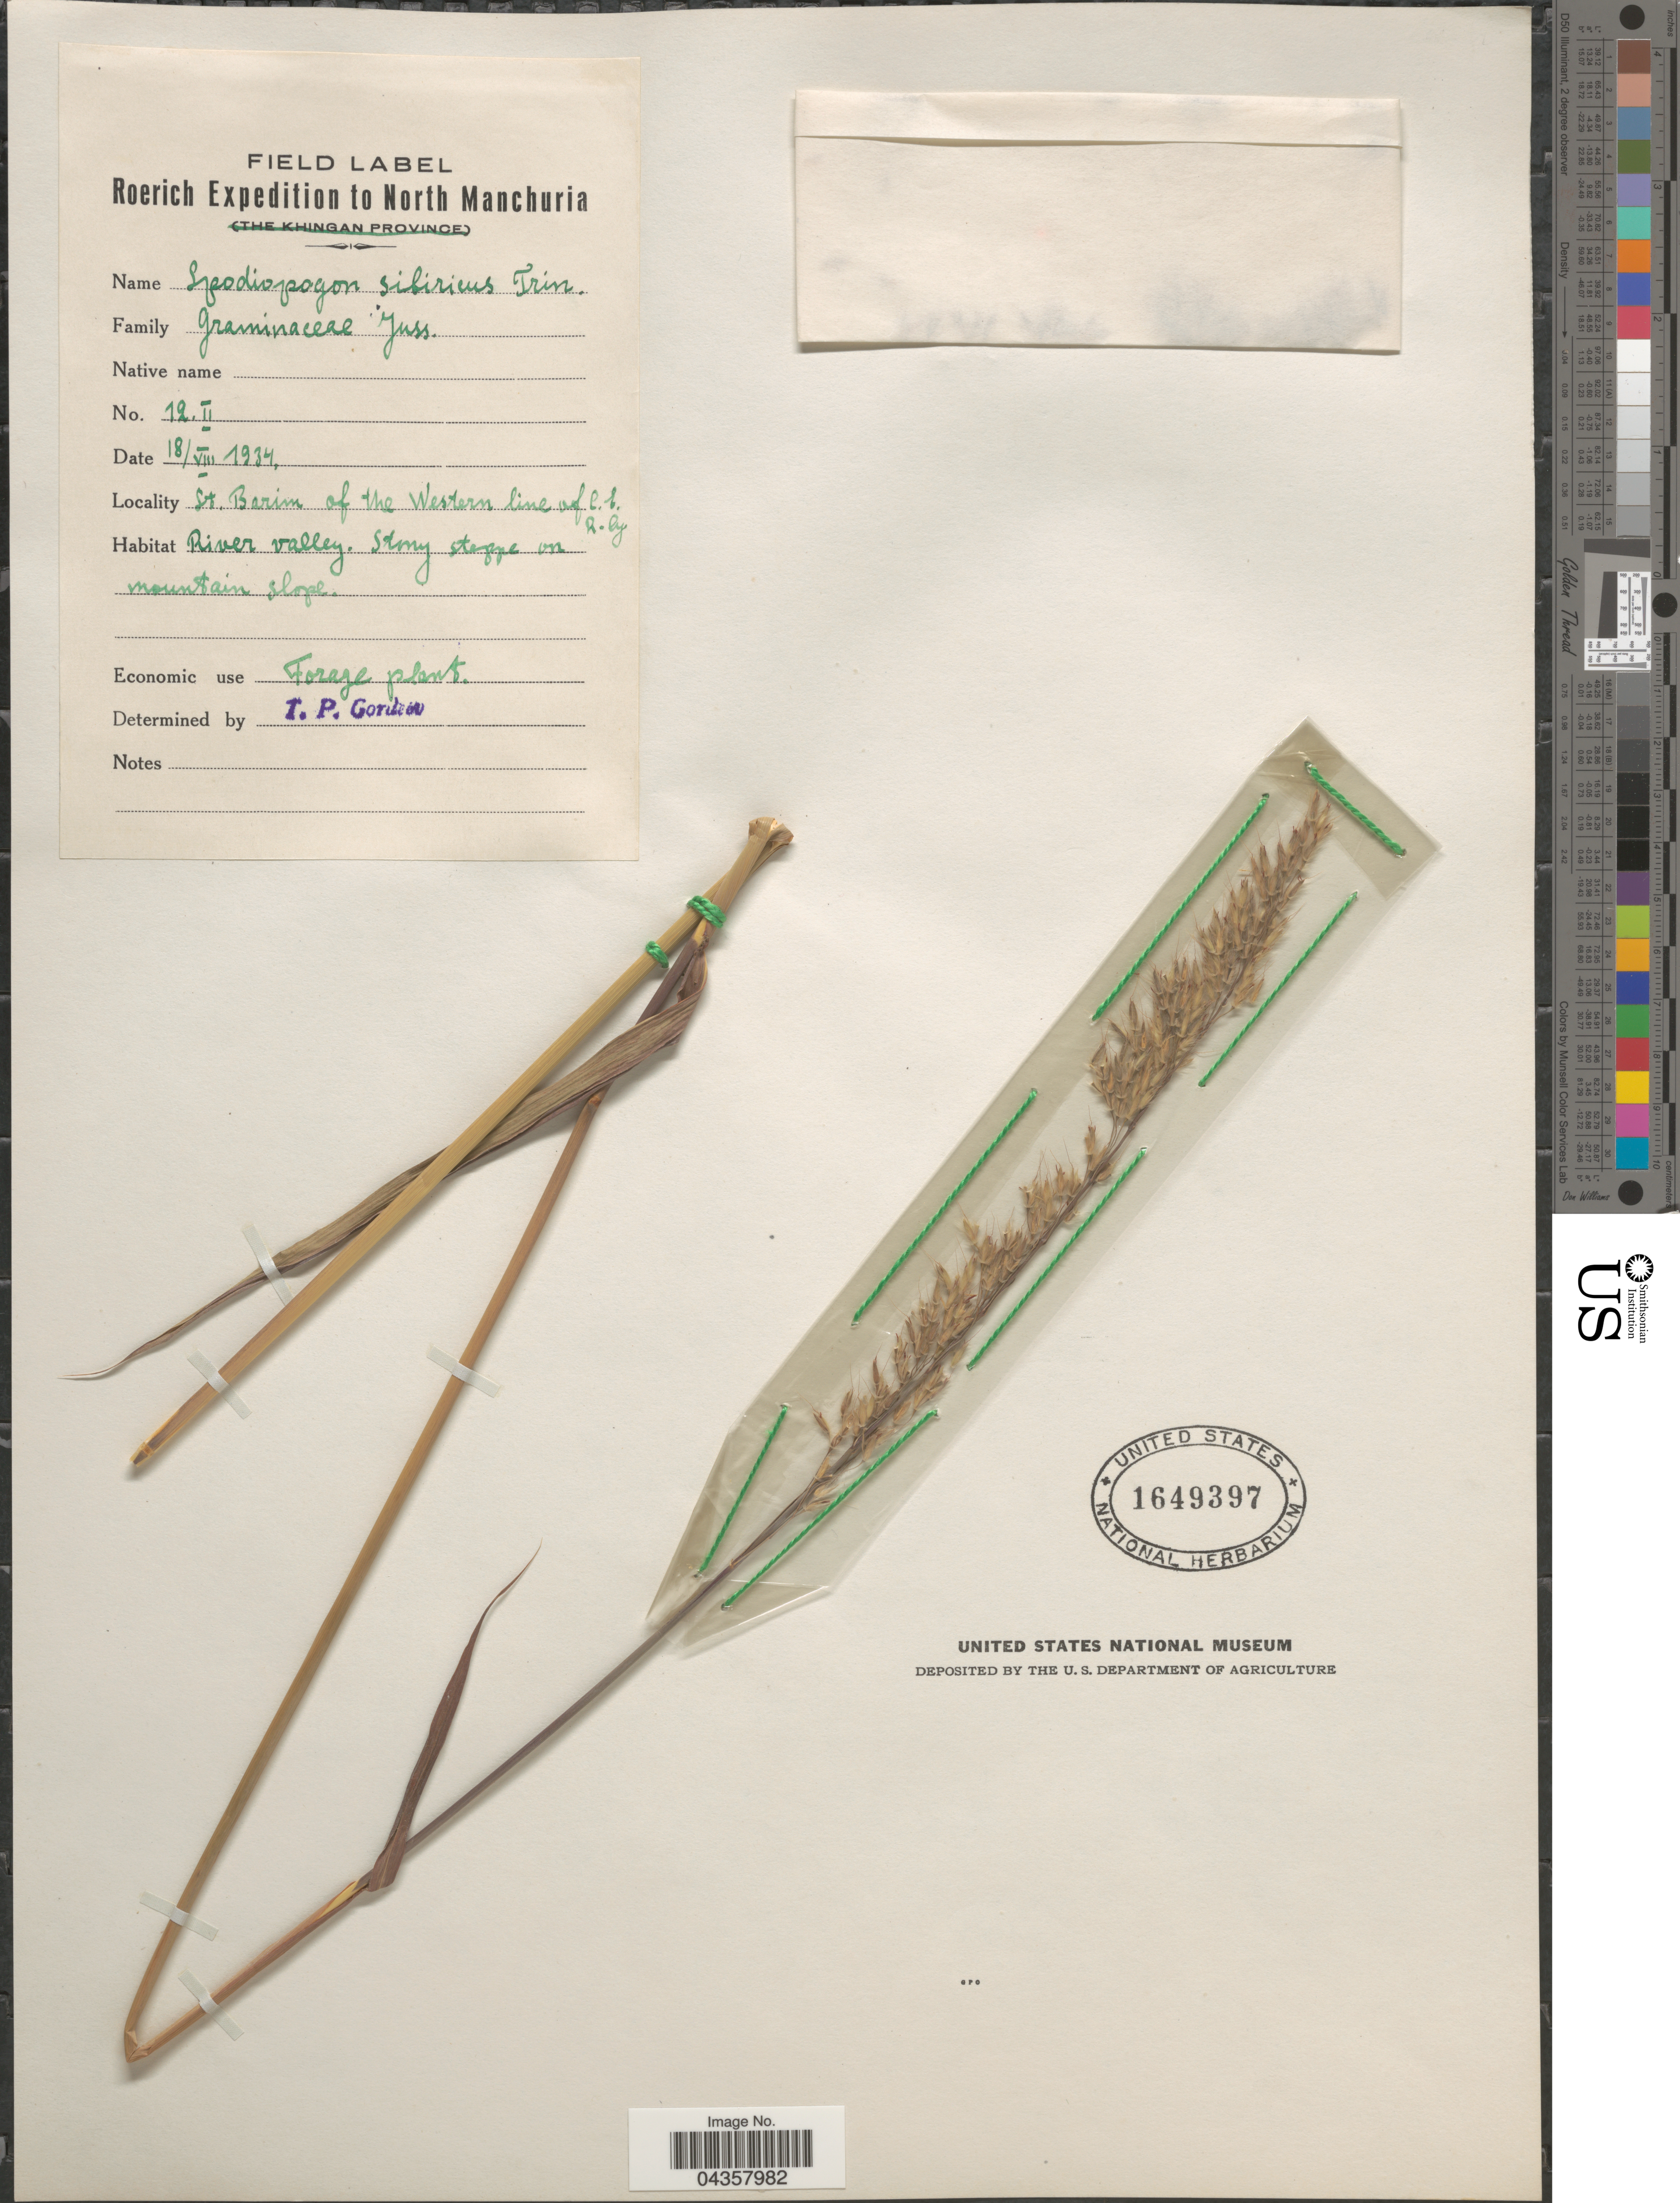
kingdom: Plantae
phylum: Tracheophyta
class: Liliopsida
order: Poales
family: Poaceae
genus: Spodiopogon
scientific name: Spodiopogon sibiricus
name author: Trin.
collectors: Roerich Expedition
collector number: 12II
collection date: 1934-08-18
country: China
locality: North Manchuria. St. Barim of the Western line of C.E. R. ly. River valley. Stony steppe on mountain slope.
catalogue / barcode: US 1649397